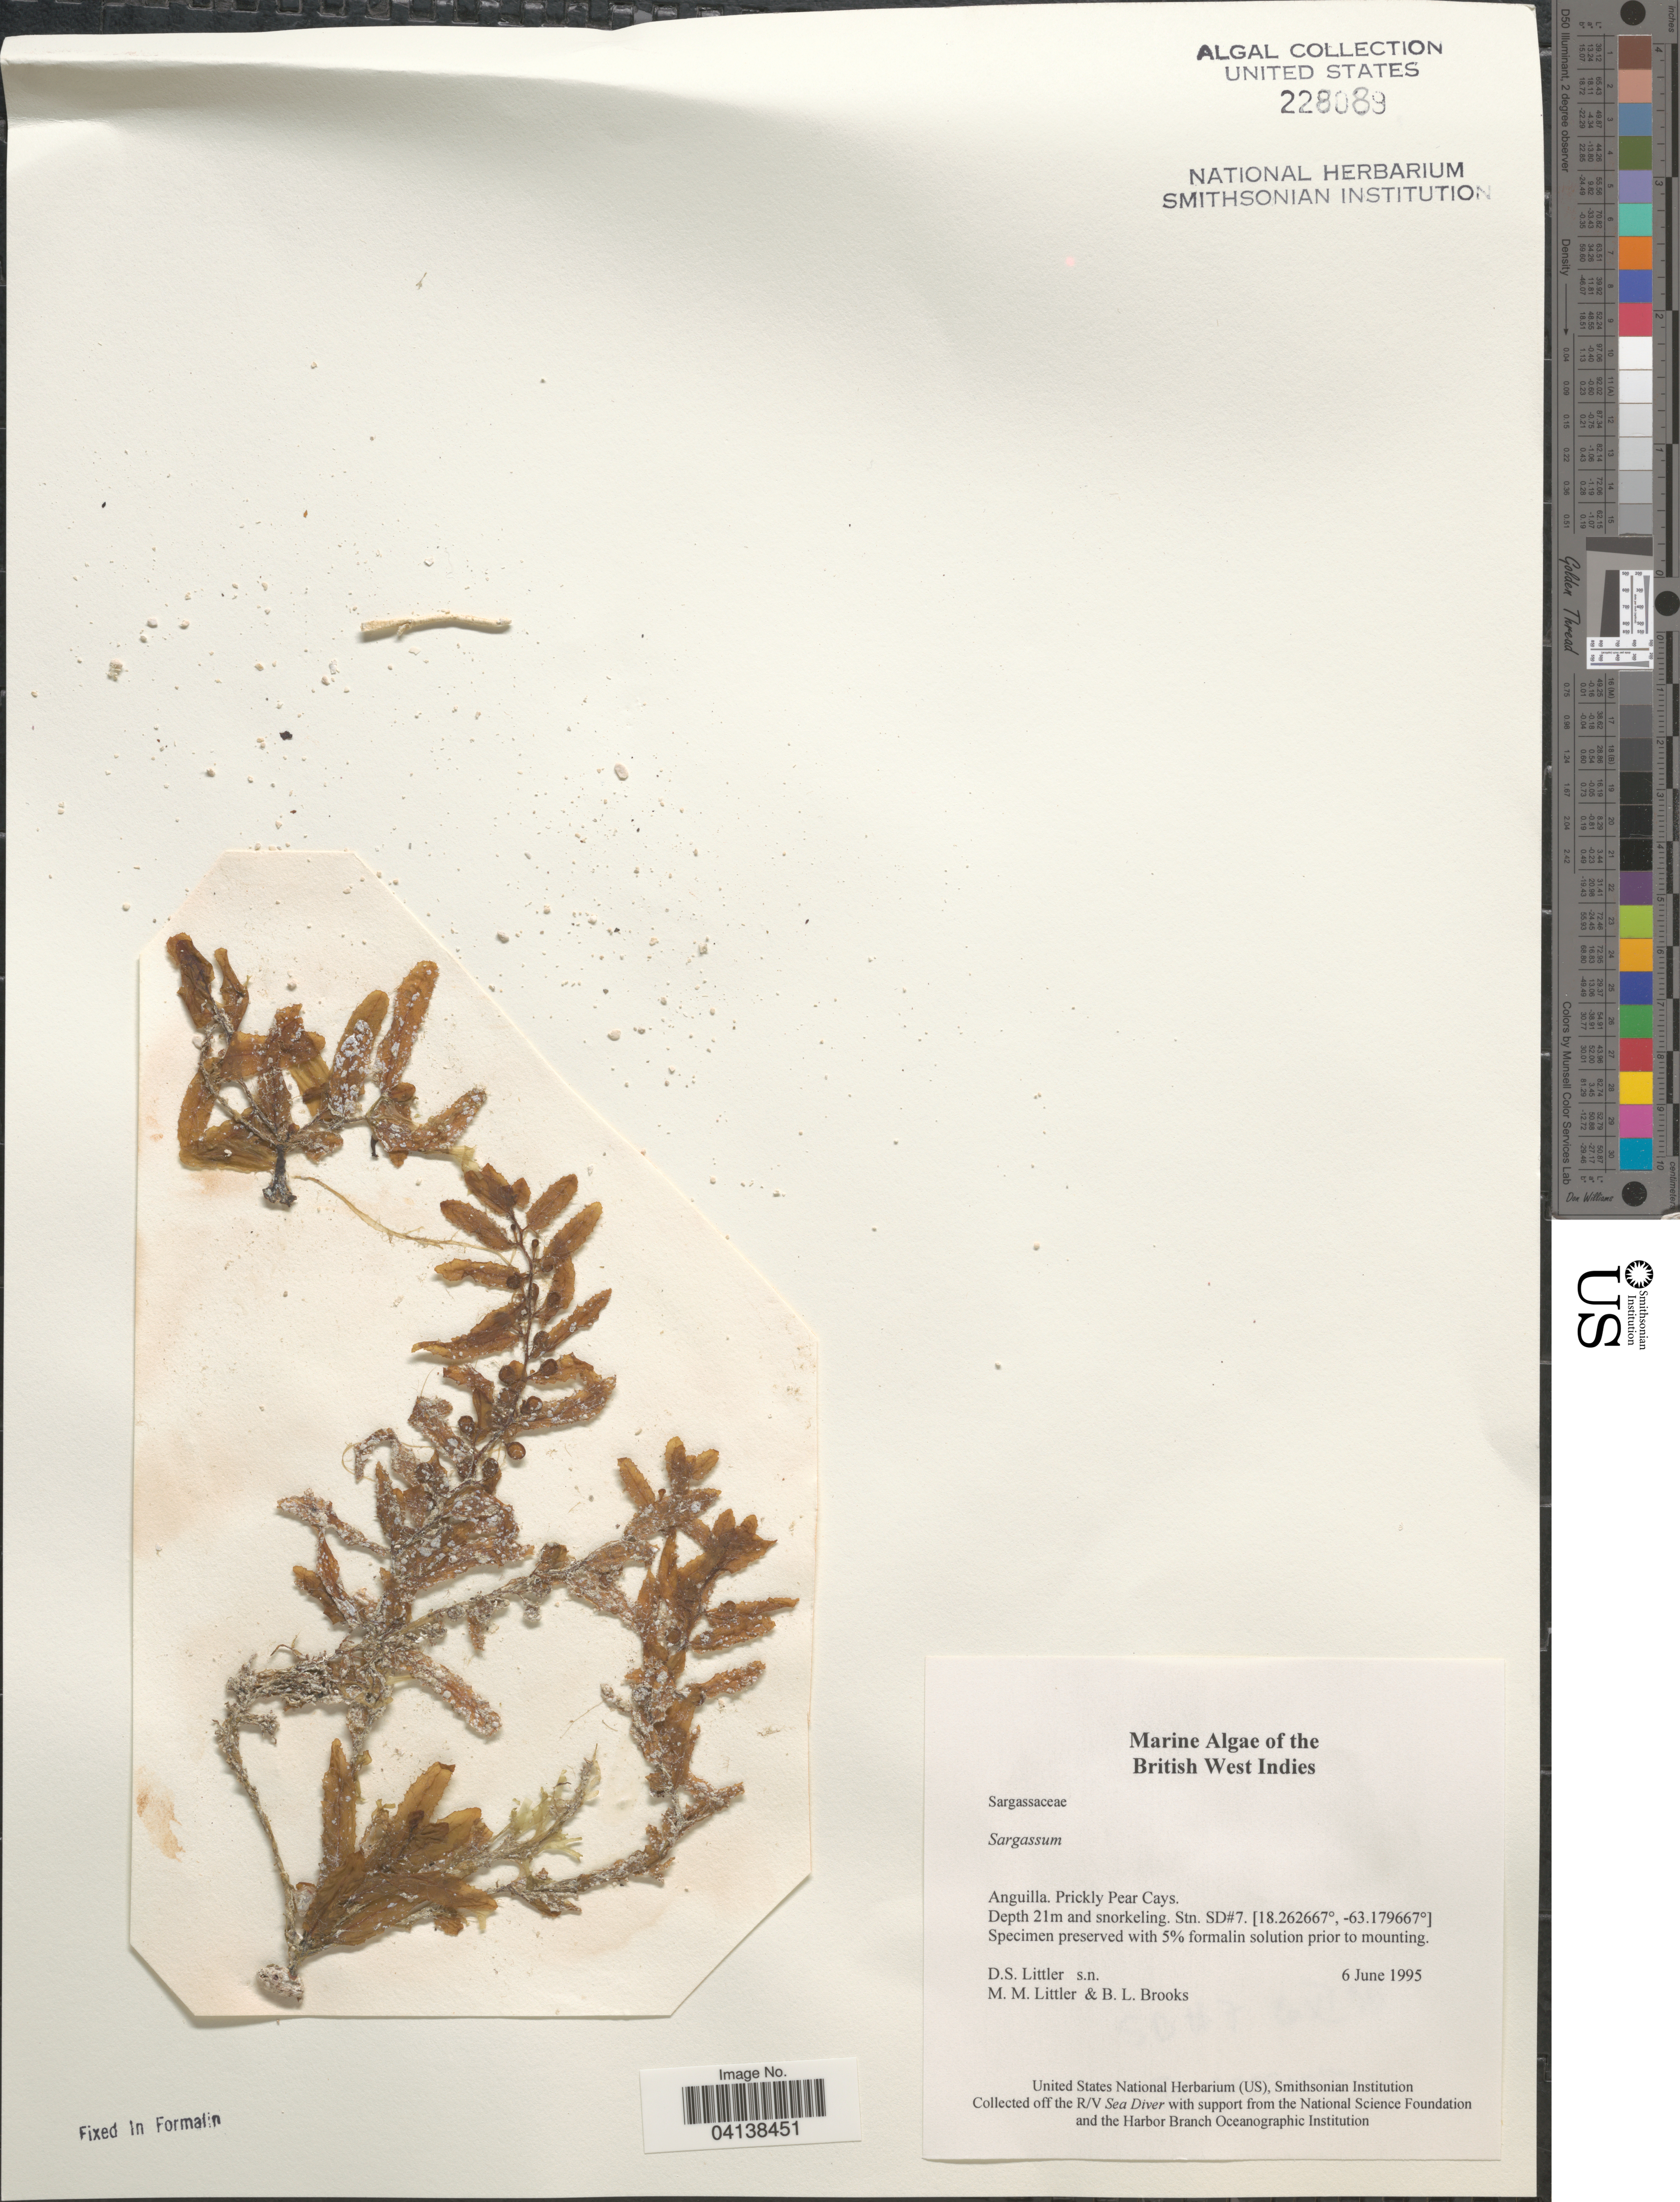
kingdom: Chromista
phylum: Ochrophyta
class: Phaeophyceae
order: Fucales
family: Sargassaceae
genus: Sargassum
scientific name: Sargassum sp.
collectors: D. S. Littler & B. Brooks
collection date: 1995-06-06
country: Anguilla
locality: British West Indies. Prickly Pear Cays. Stn. SD#7.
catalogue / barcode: US 228089